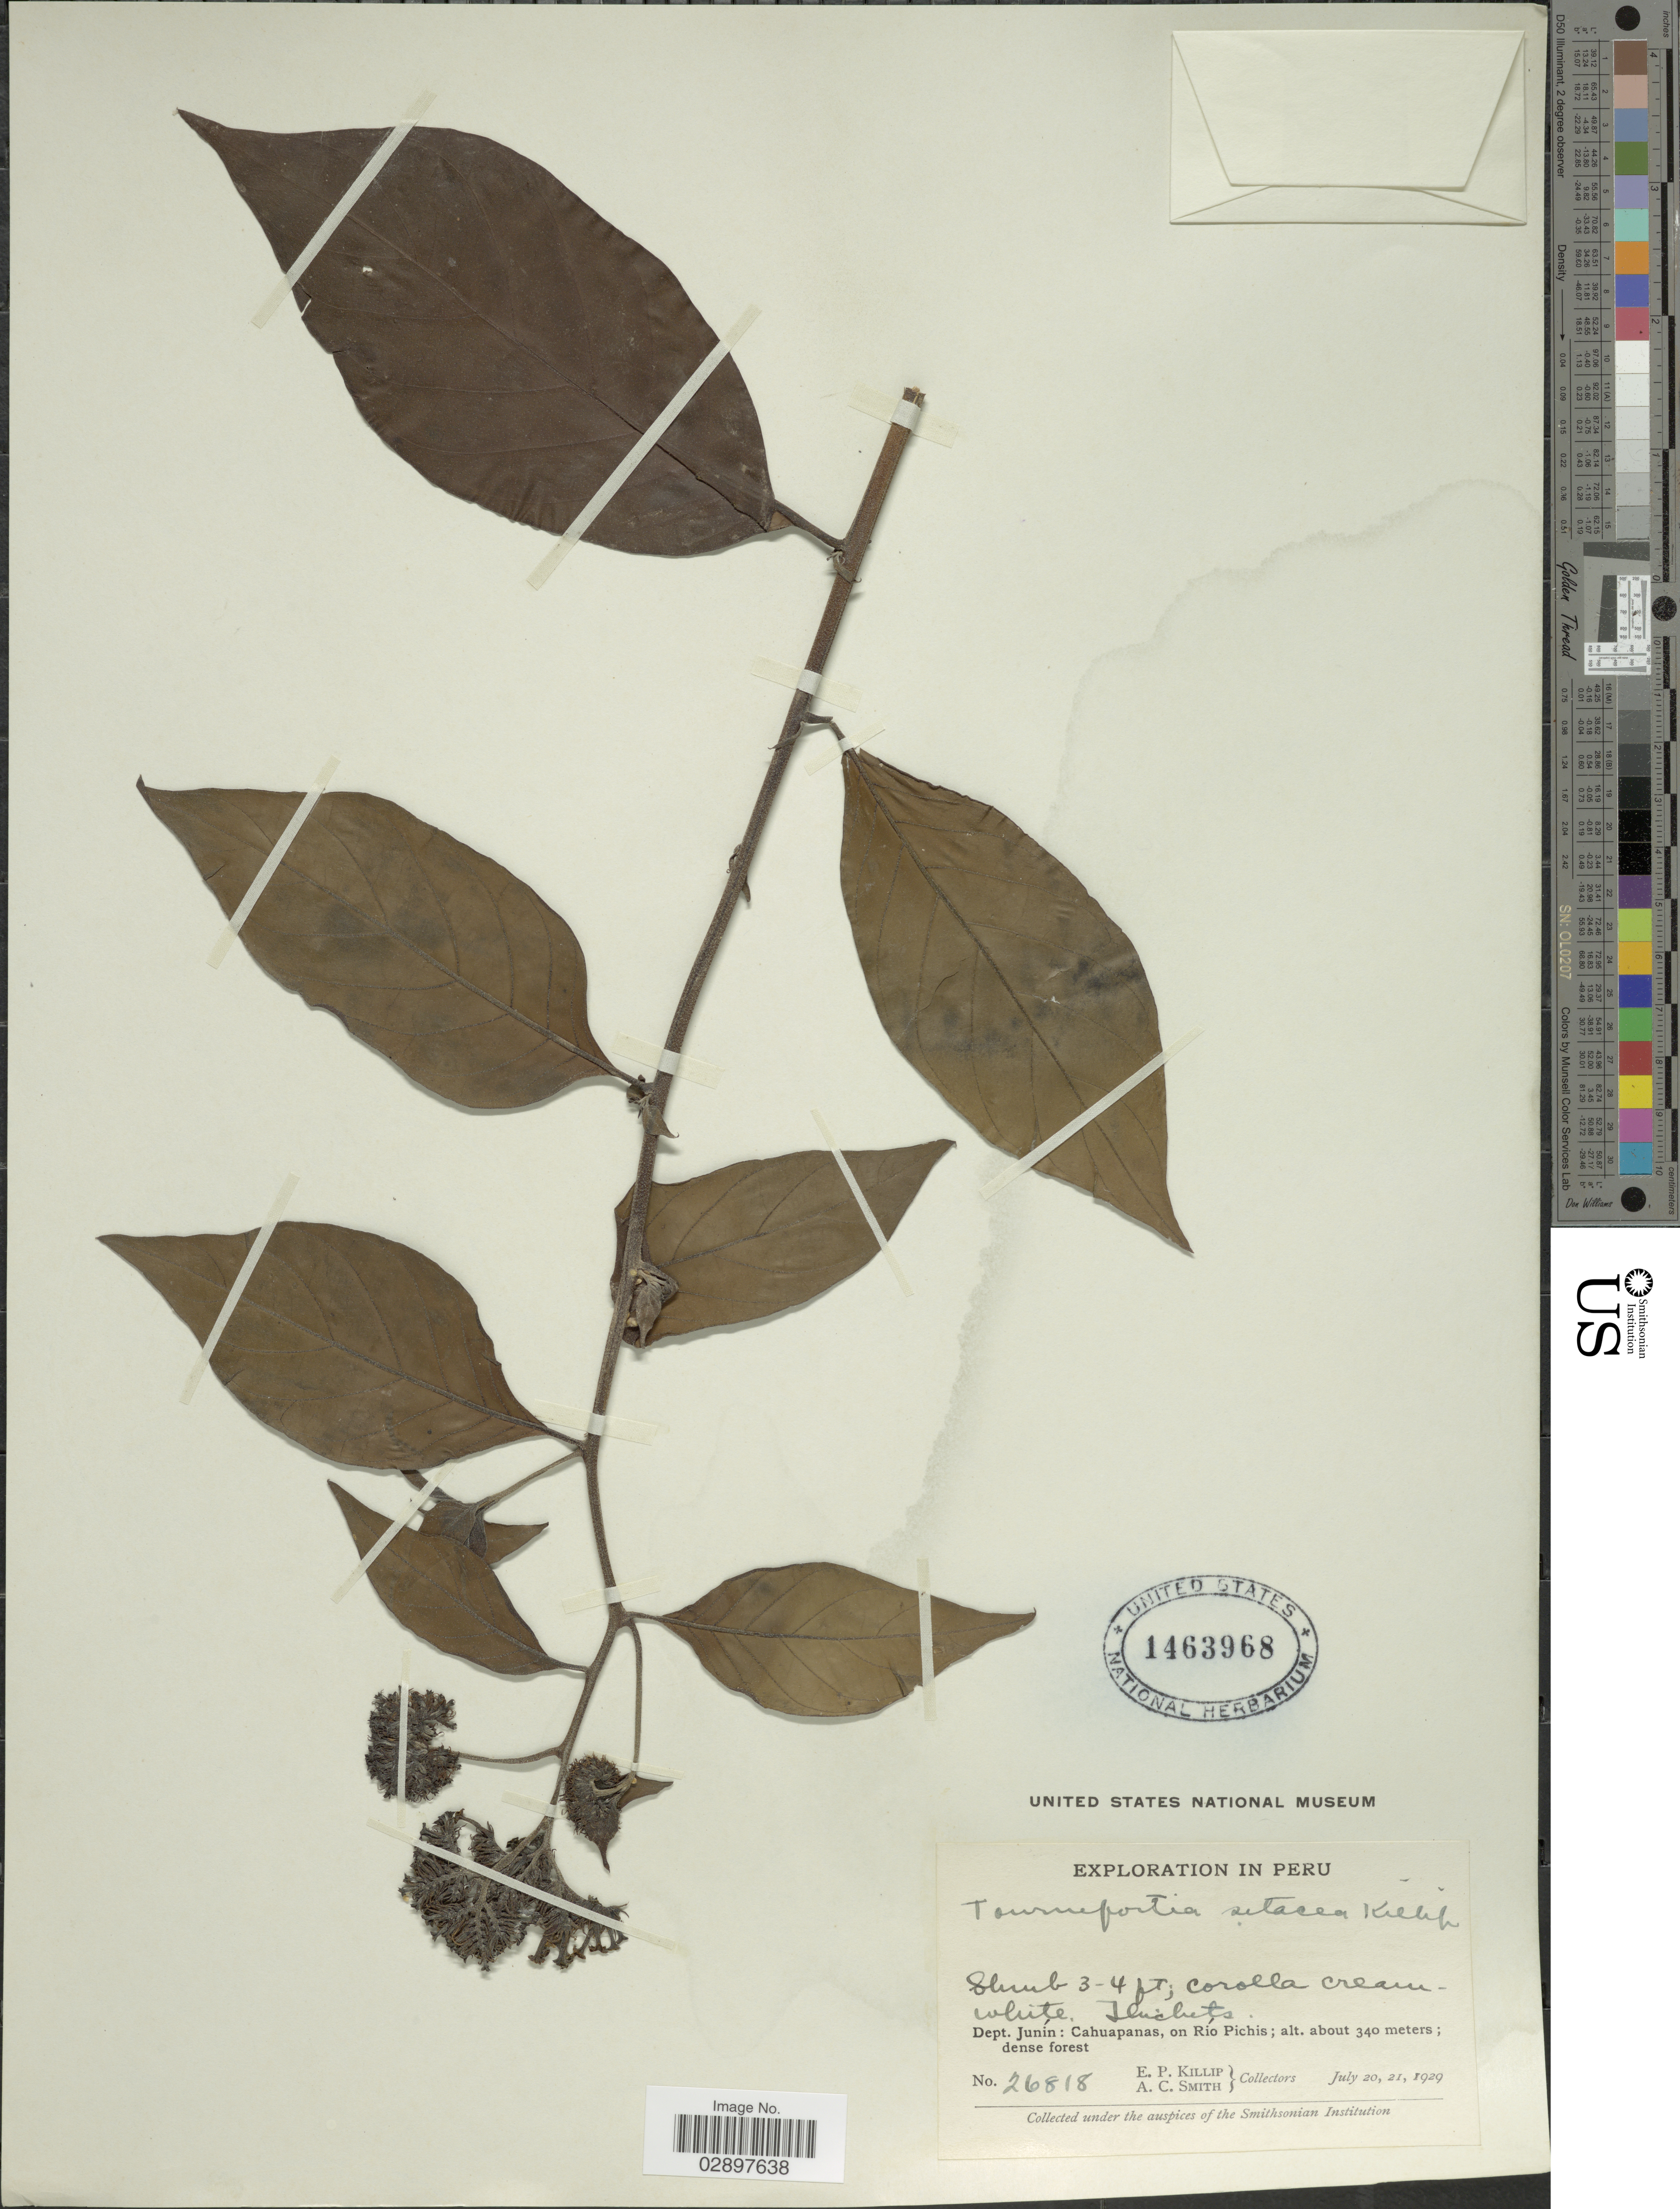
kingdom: Plantae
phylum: Tracheophyta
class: Magnoliopsida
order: Boraginales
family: Heliotropiaceae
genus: Tournefortia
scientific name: Tournefortia setacea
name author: Killip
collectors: E. P. Killip & A. C. Smith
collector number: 26818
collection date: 1929-07-20/1929-07-21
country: Peru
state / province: Junín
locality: Dept. Junín: Cahuapanas, on Río Pichis.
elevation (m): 340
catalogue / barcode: US 1463968